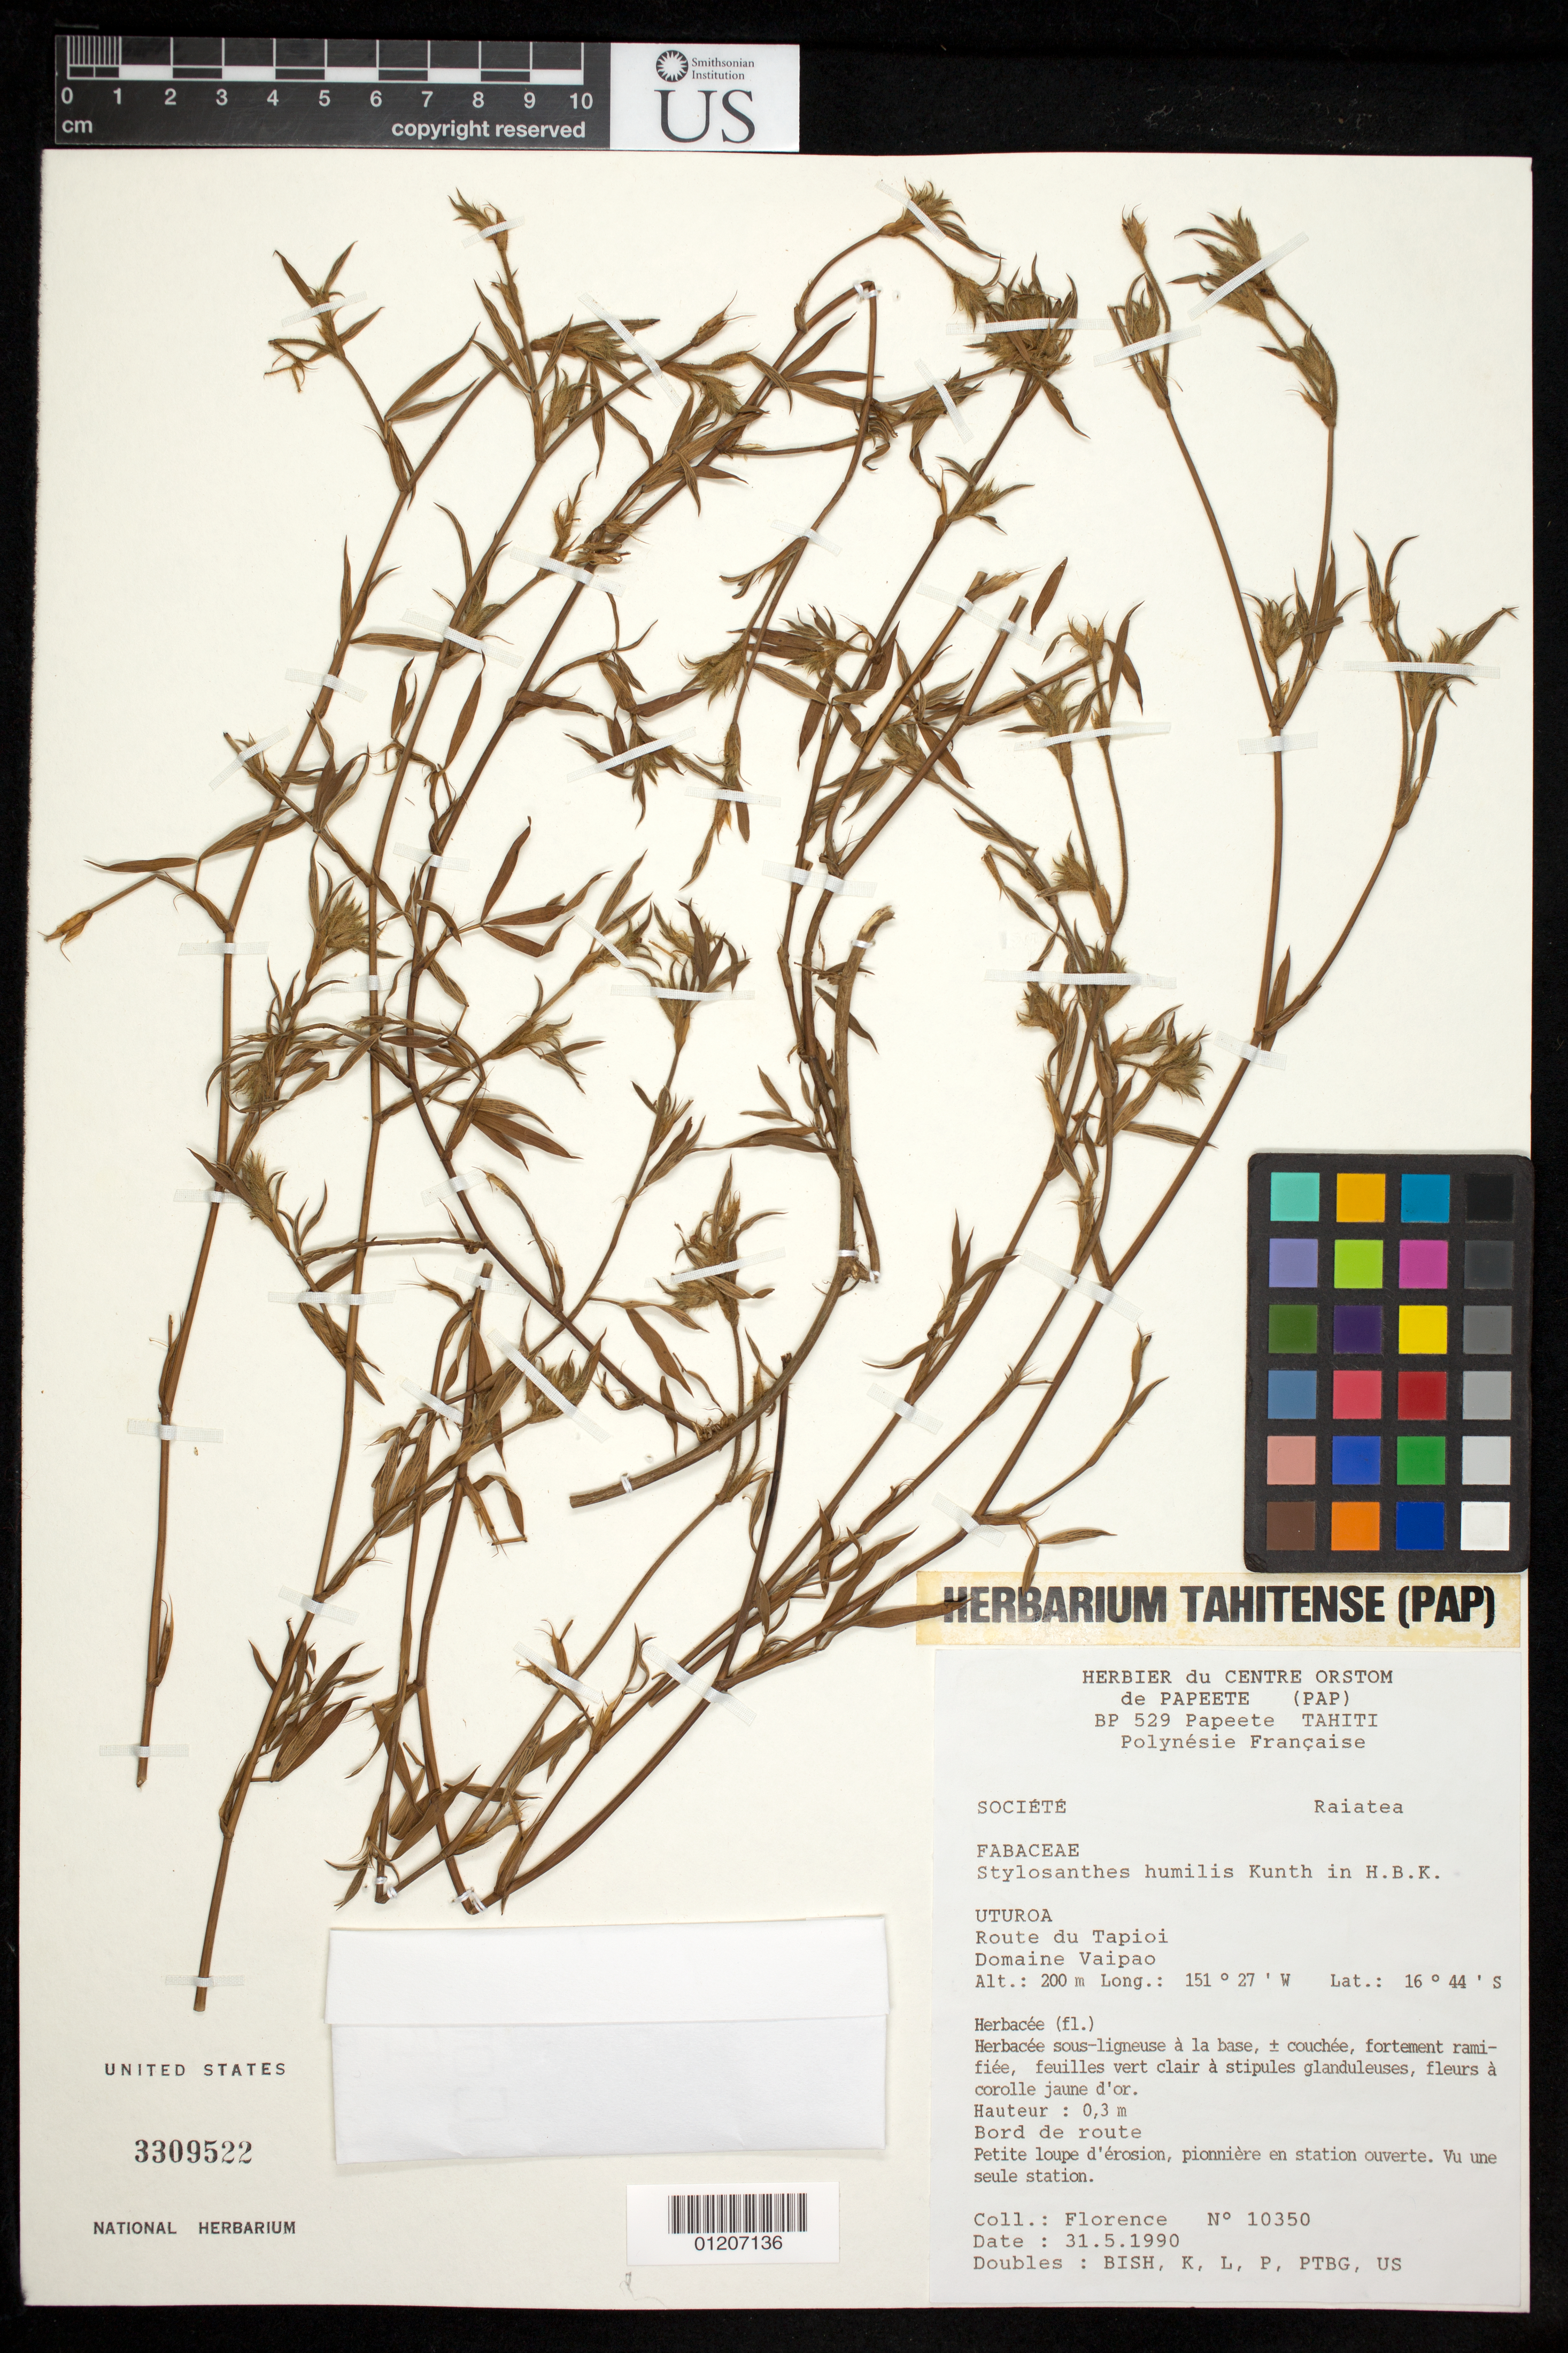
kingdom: Plantae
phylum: Tracheophyta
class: Magnoliopsida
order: Fabales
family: Fabaceae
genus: Stylosanthes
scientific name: Stylosanthes humilis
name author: Kunth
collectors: J. Florence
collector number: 10350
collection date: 1990-05-31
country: French Polynesia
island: Tahiti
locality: Uturoa: Route de Tapioi, domaine Vaipao.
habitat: Bord du route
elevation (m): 200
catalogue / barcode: US 3309522